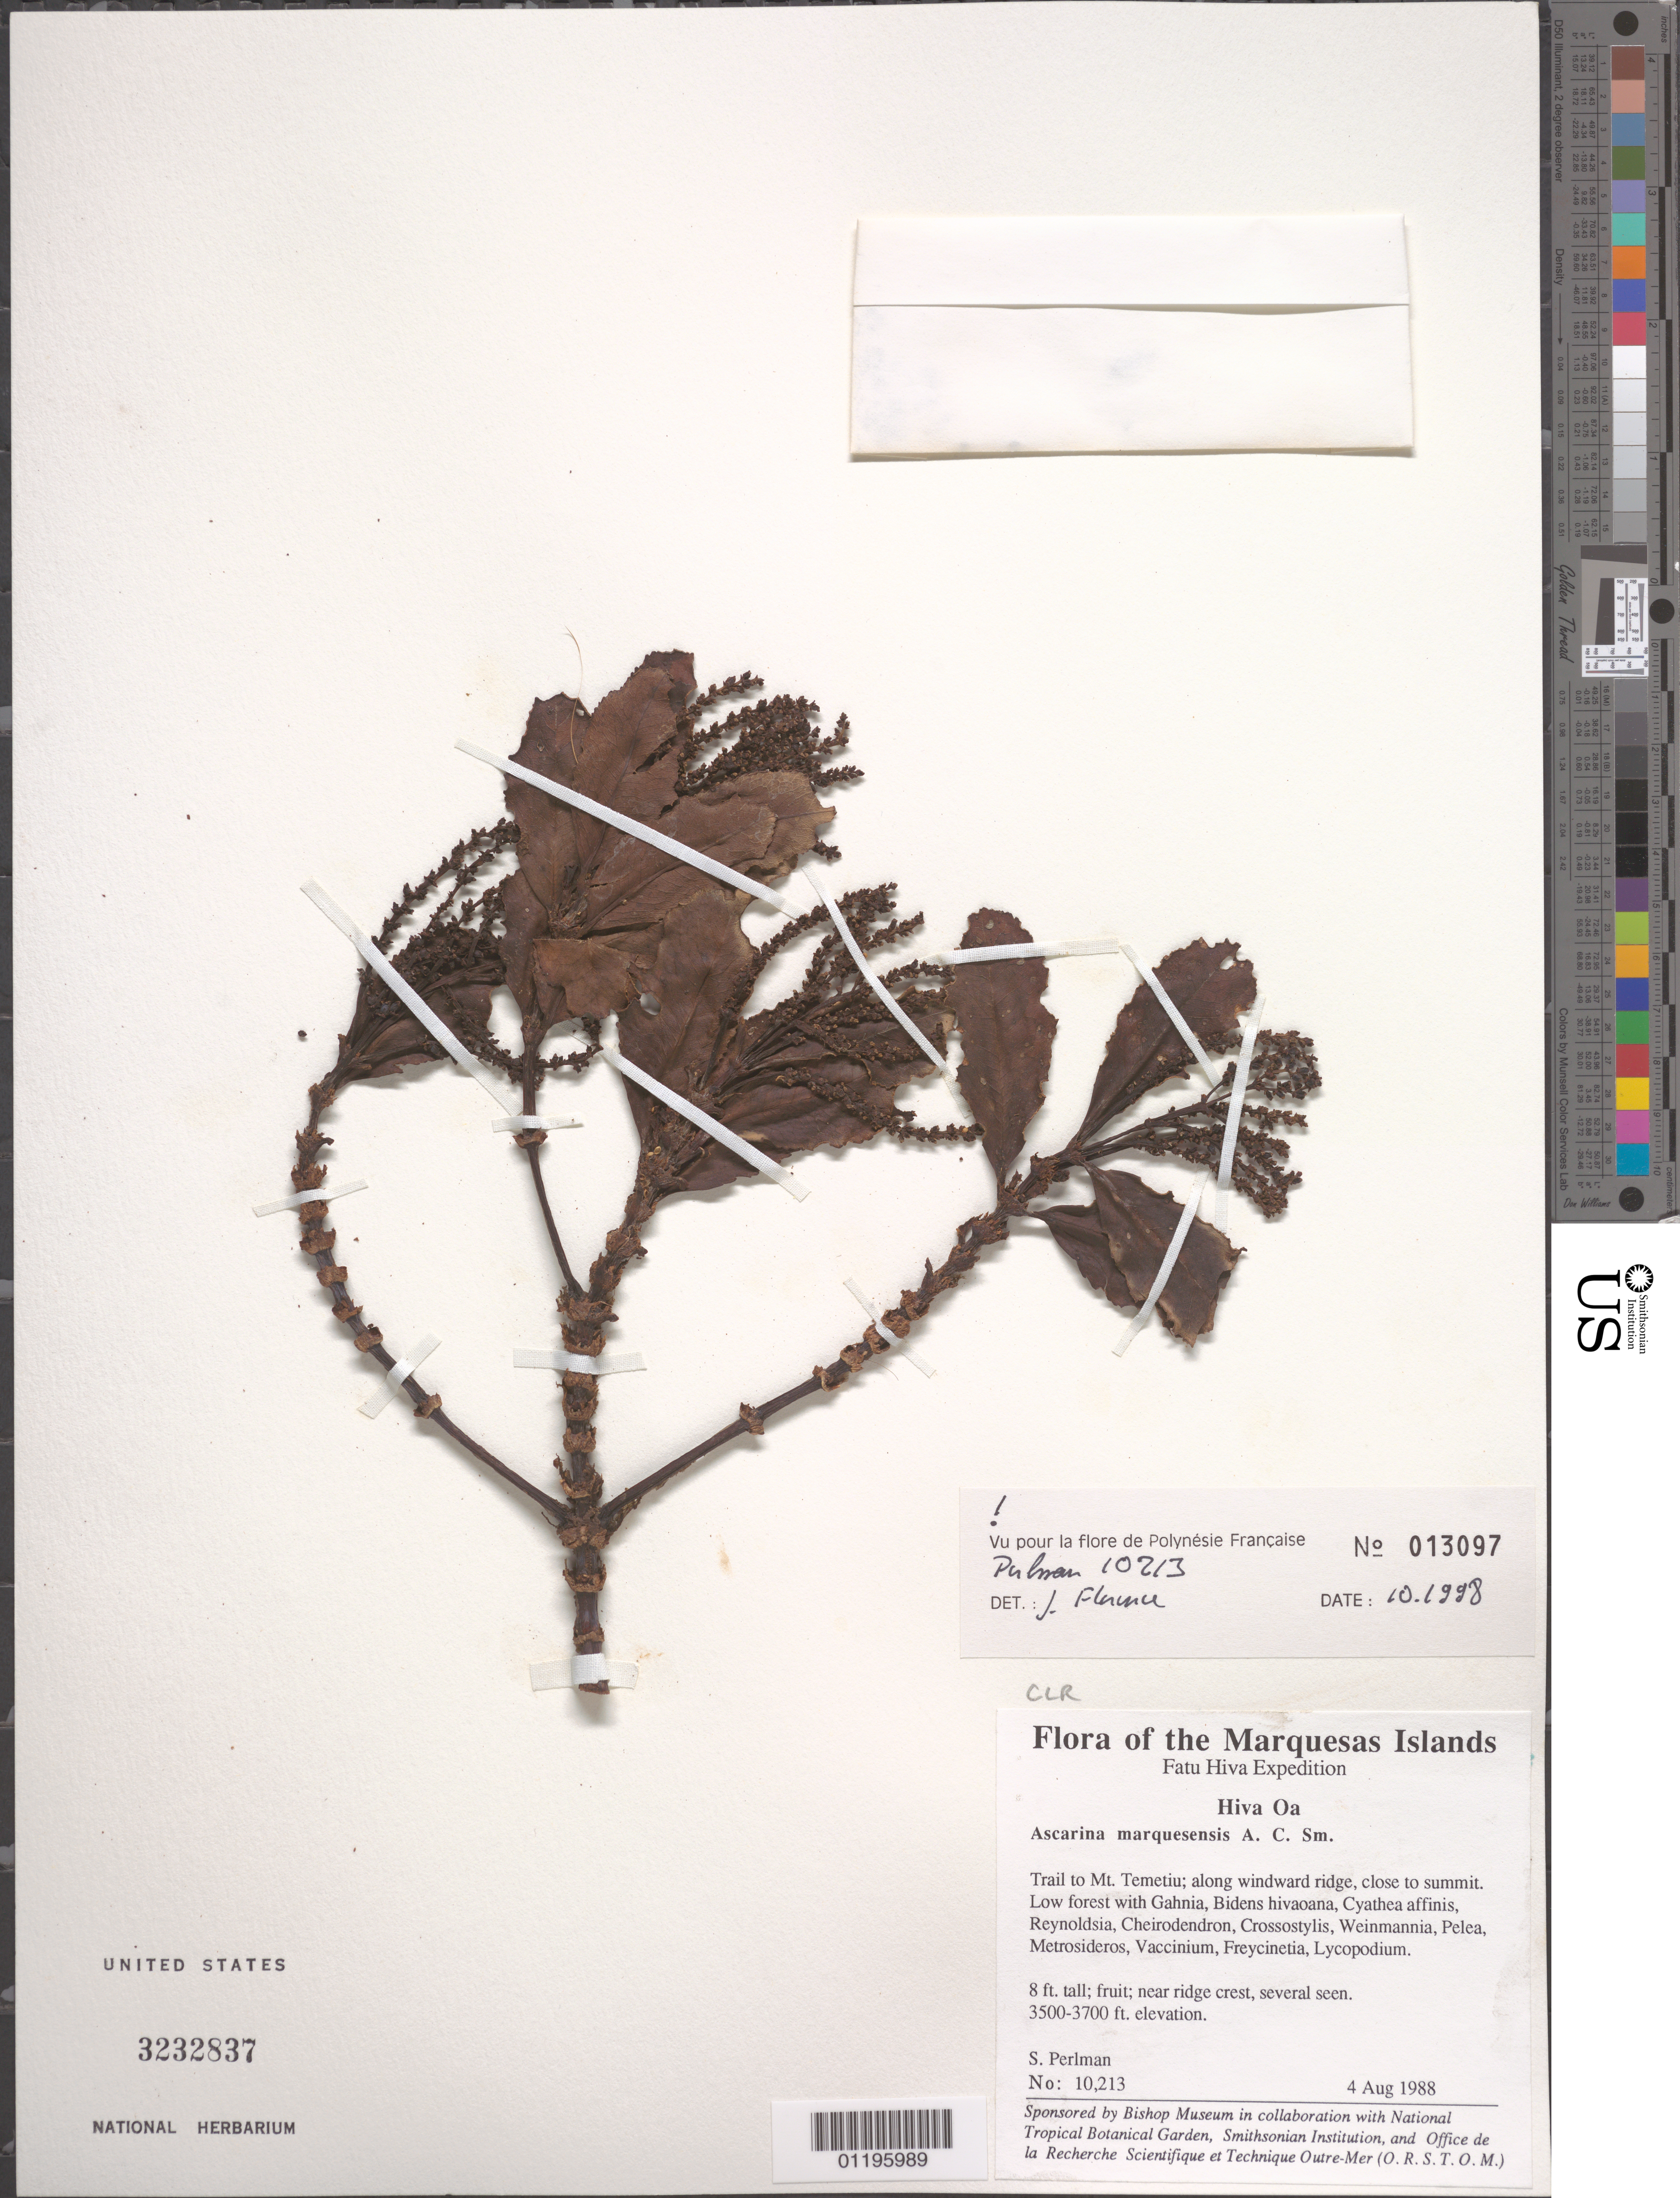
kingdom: Plantae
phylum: Tracheophyta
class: Magnoliopsida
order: Chloranthales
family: Chloranthaceae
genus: Ascarina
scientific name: Ascarina marquesensis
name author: A.C. Sm.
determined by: Florence, J.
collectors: S. P. Perlman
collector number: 10213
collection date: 1988-08-04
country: French Polynesia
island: Hiva Oa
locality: Trail to Mt. Temetiu, along windward ridge, close to summit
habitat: Low forest; near ridge crest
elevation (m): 1067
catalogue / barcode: US 3232837